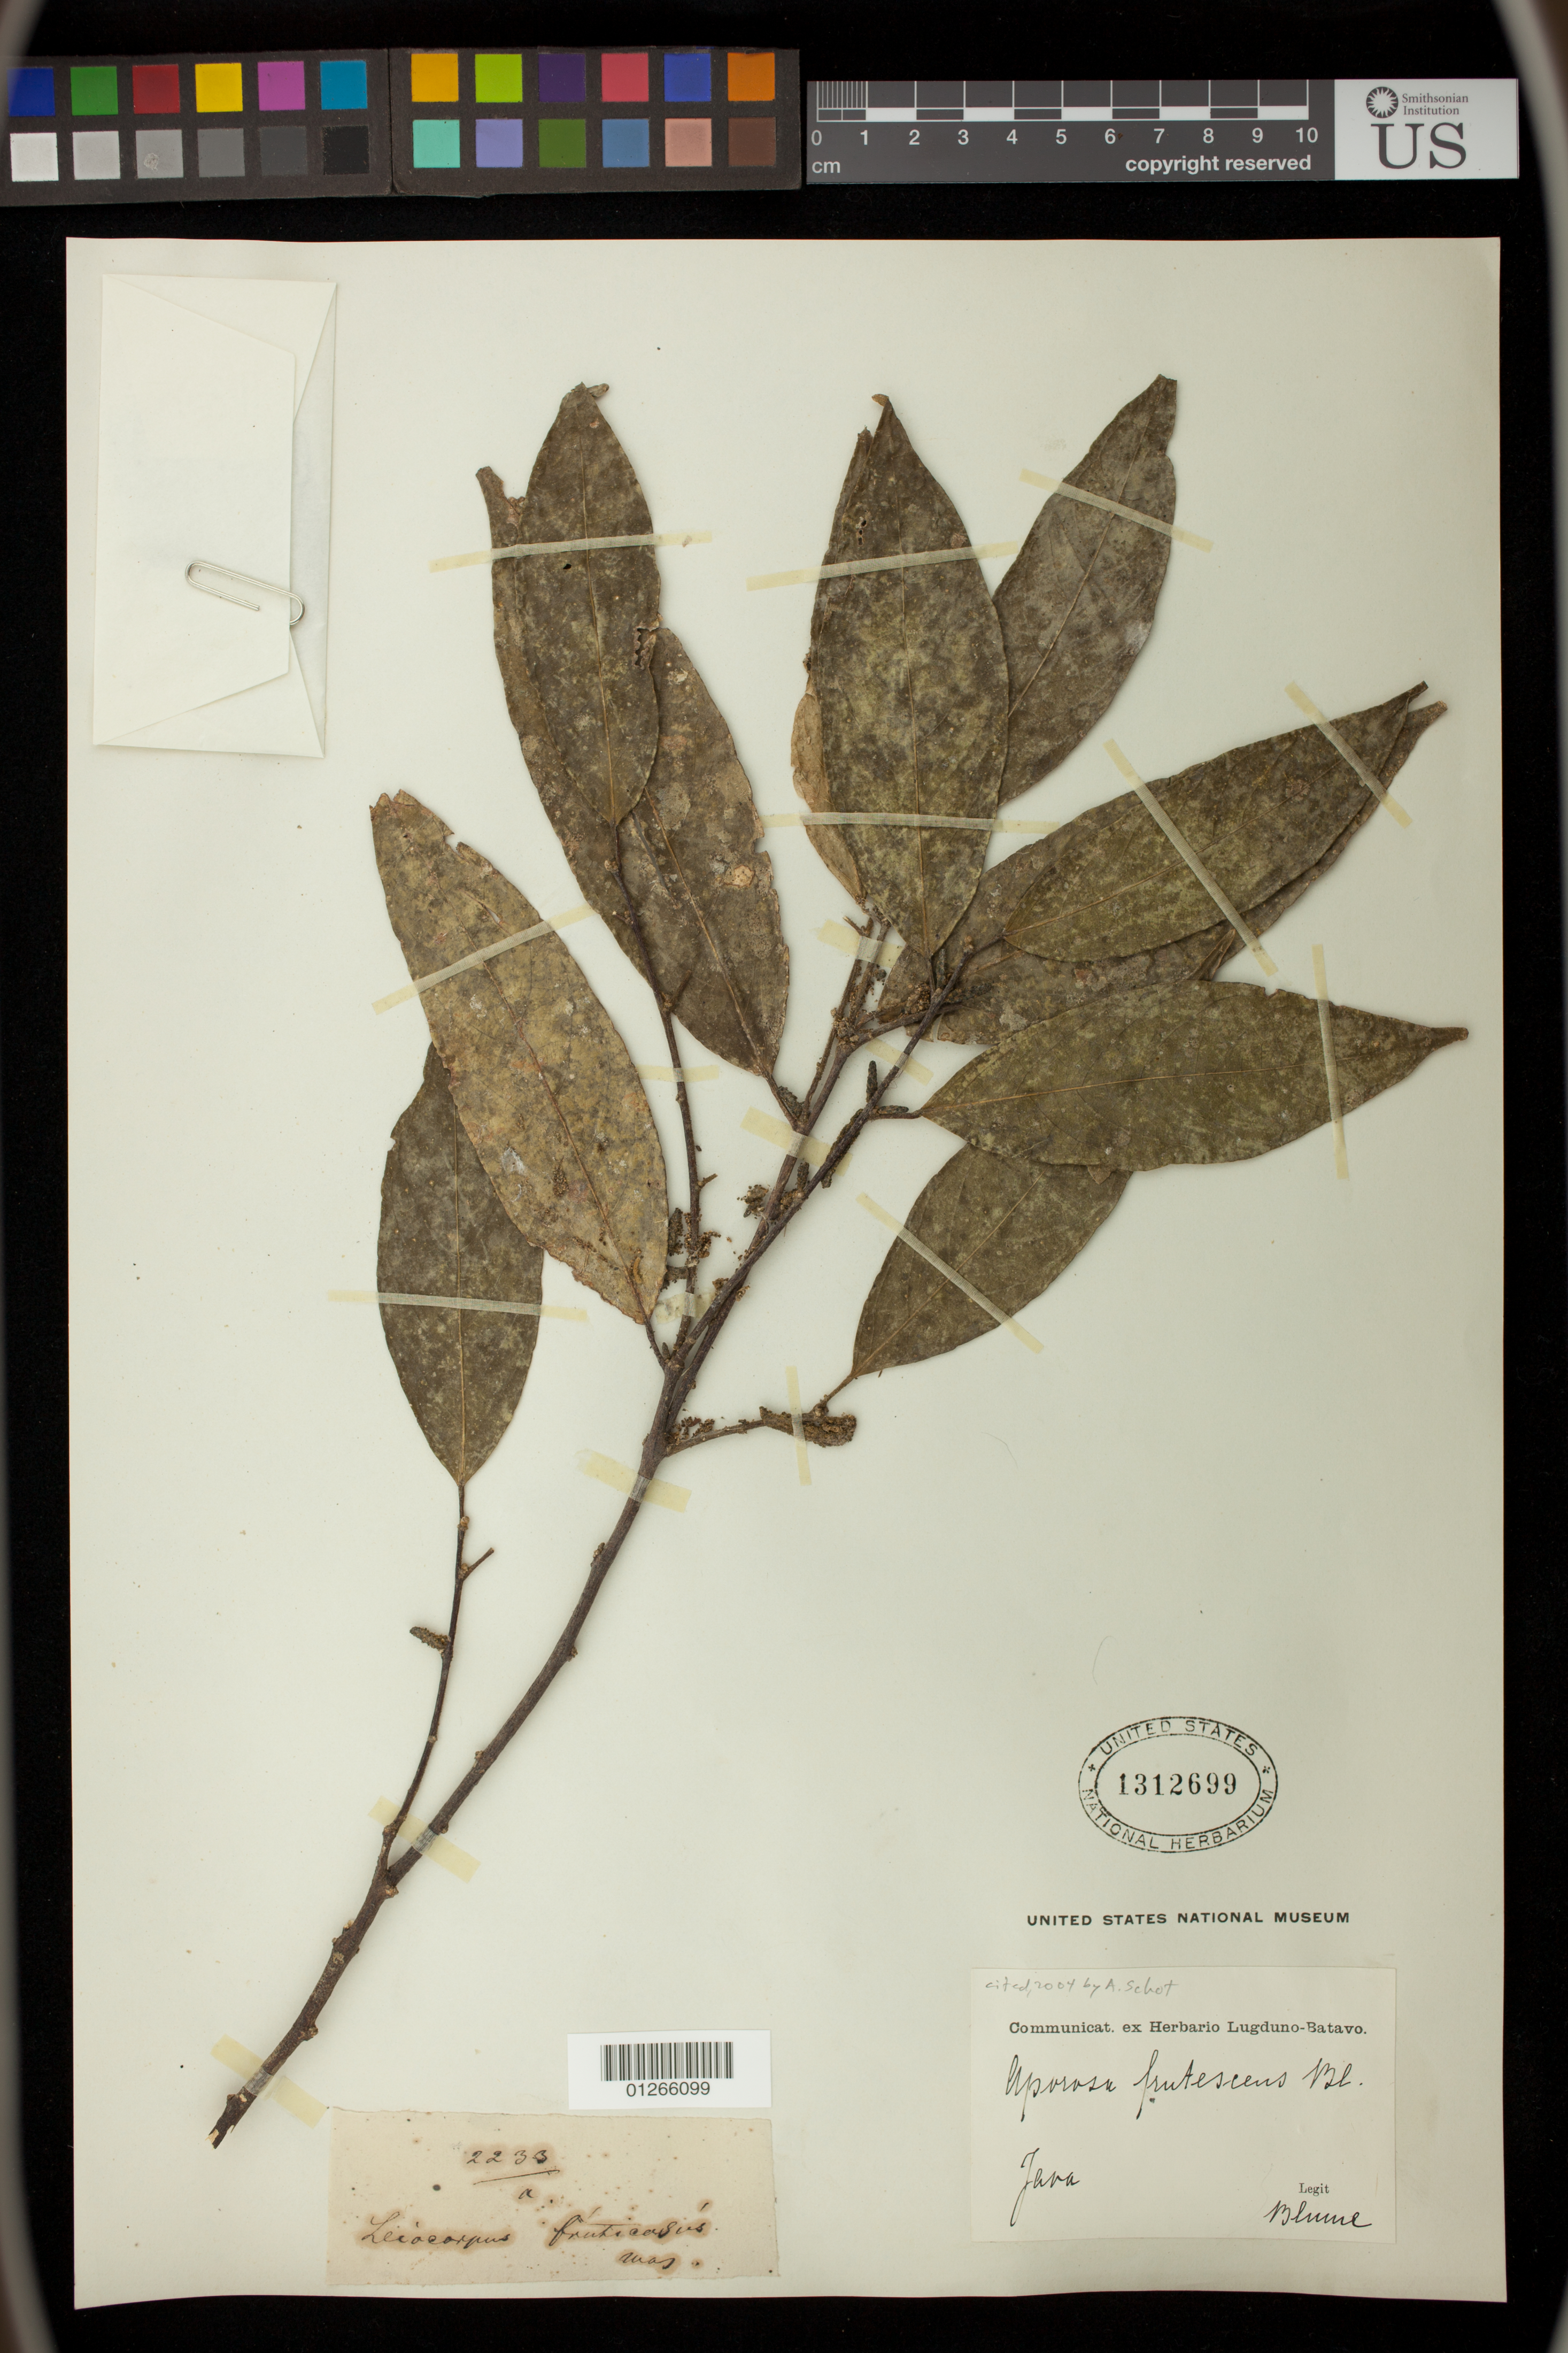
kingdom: Plantae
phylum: Tracheophyta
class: Magnoliopsida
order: Malpighiales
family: Phyllanthaceae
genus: Aporosa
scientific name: Aporosa frutescens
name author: Blume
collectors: C. L. von Blume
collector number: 2233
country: Indonesia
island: Java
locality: Java.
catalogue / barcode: US 1312699